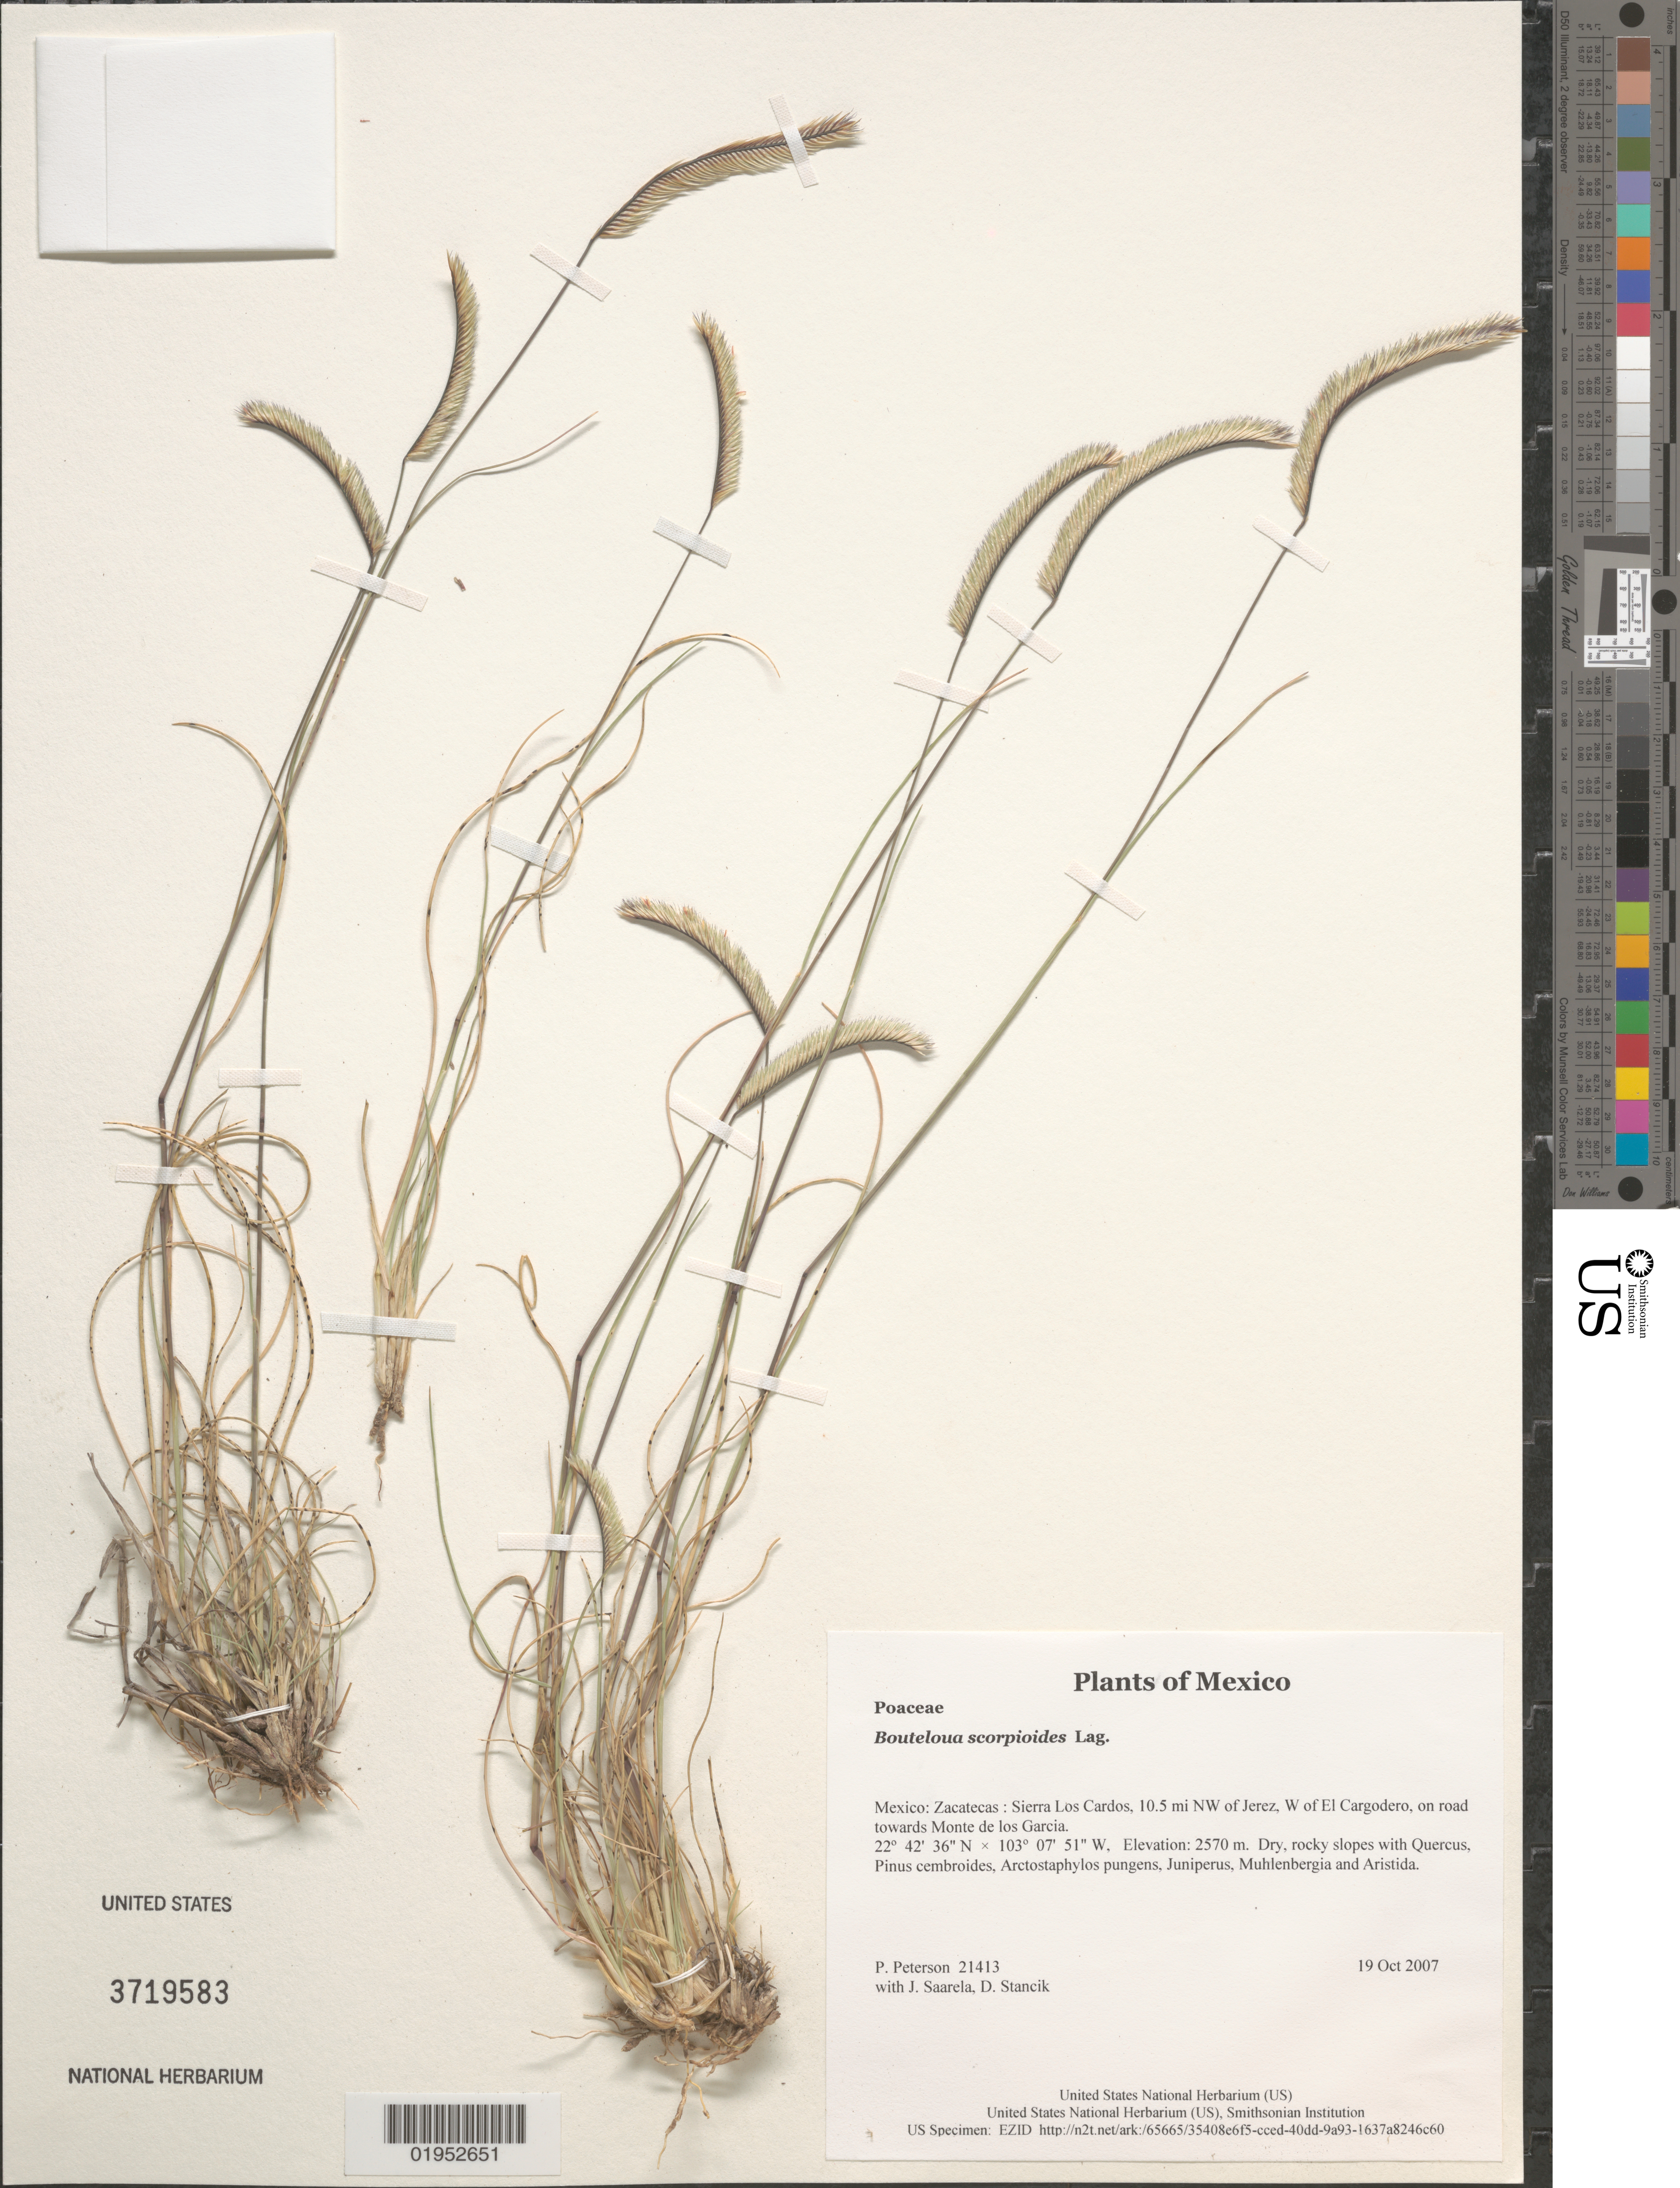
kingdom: Plantae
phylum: Tracheophyta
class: Liliopsida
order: Poales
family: Poaceae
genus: Bouteloua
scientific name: Bouteloua scorpioides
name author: Lag.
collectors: P. M. Peterson, J. Saarela & D. Stancik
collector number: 21413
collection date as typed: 19 Oct 2007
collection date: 2007-10-19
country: Mexico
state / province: Zacatecas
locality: Sierra Los Cardos, 10.5 mi NW of Jerez, W of El Cargodero, on road towards Monte de los Garcia.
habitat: Dry, rocky slopes with Quercus, Pinus cembroides, Arctostaphylos pungens, Juniperus, Muhlenbergia and Aristida.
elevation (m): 2570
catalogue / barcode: US 3719583